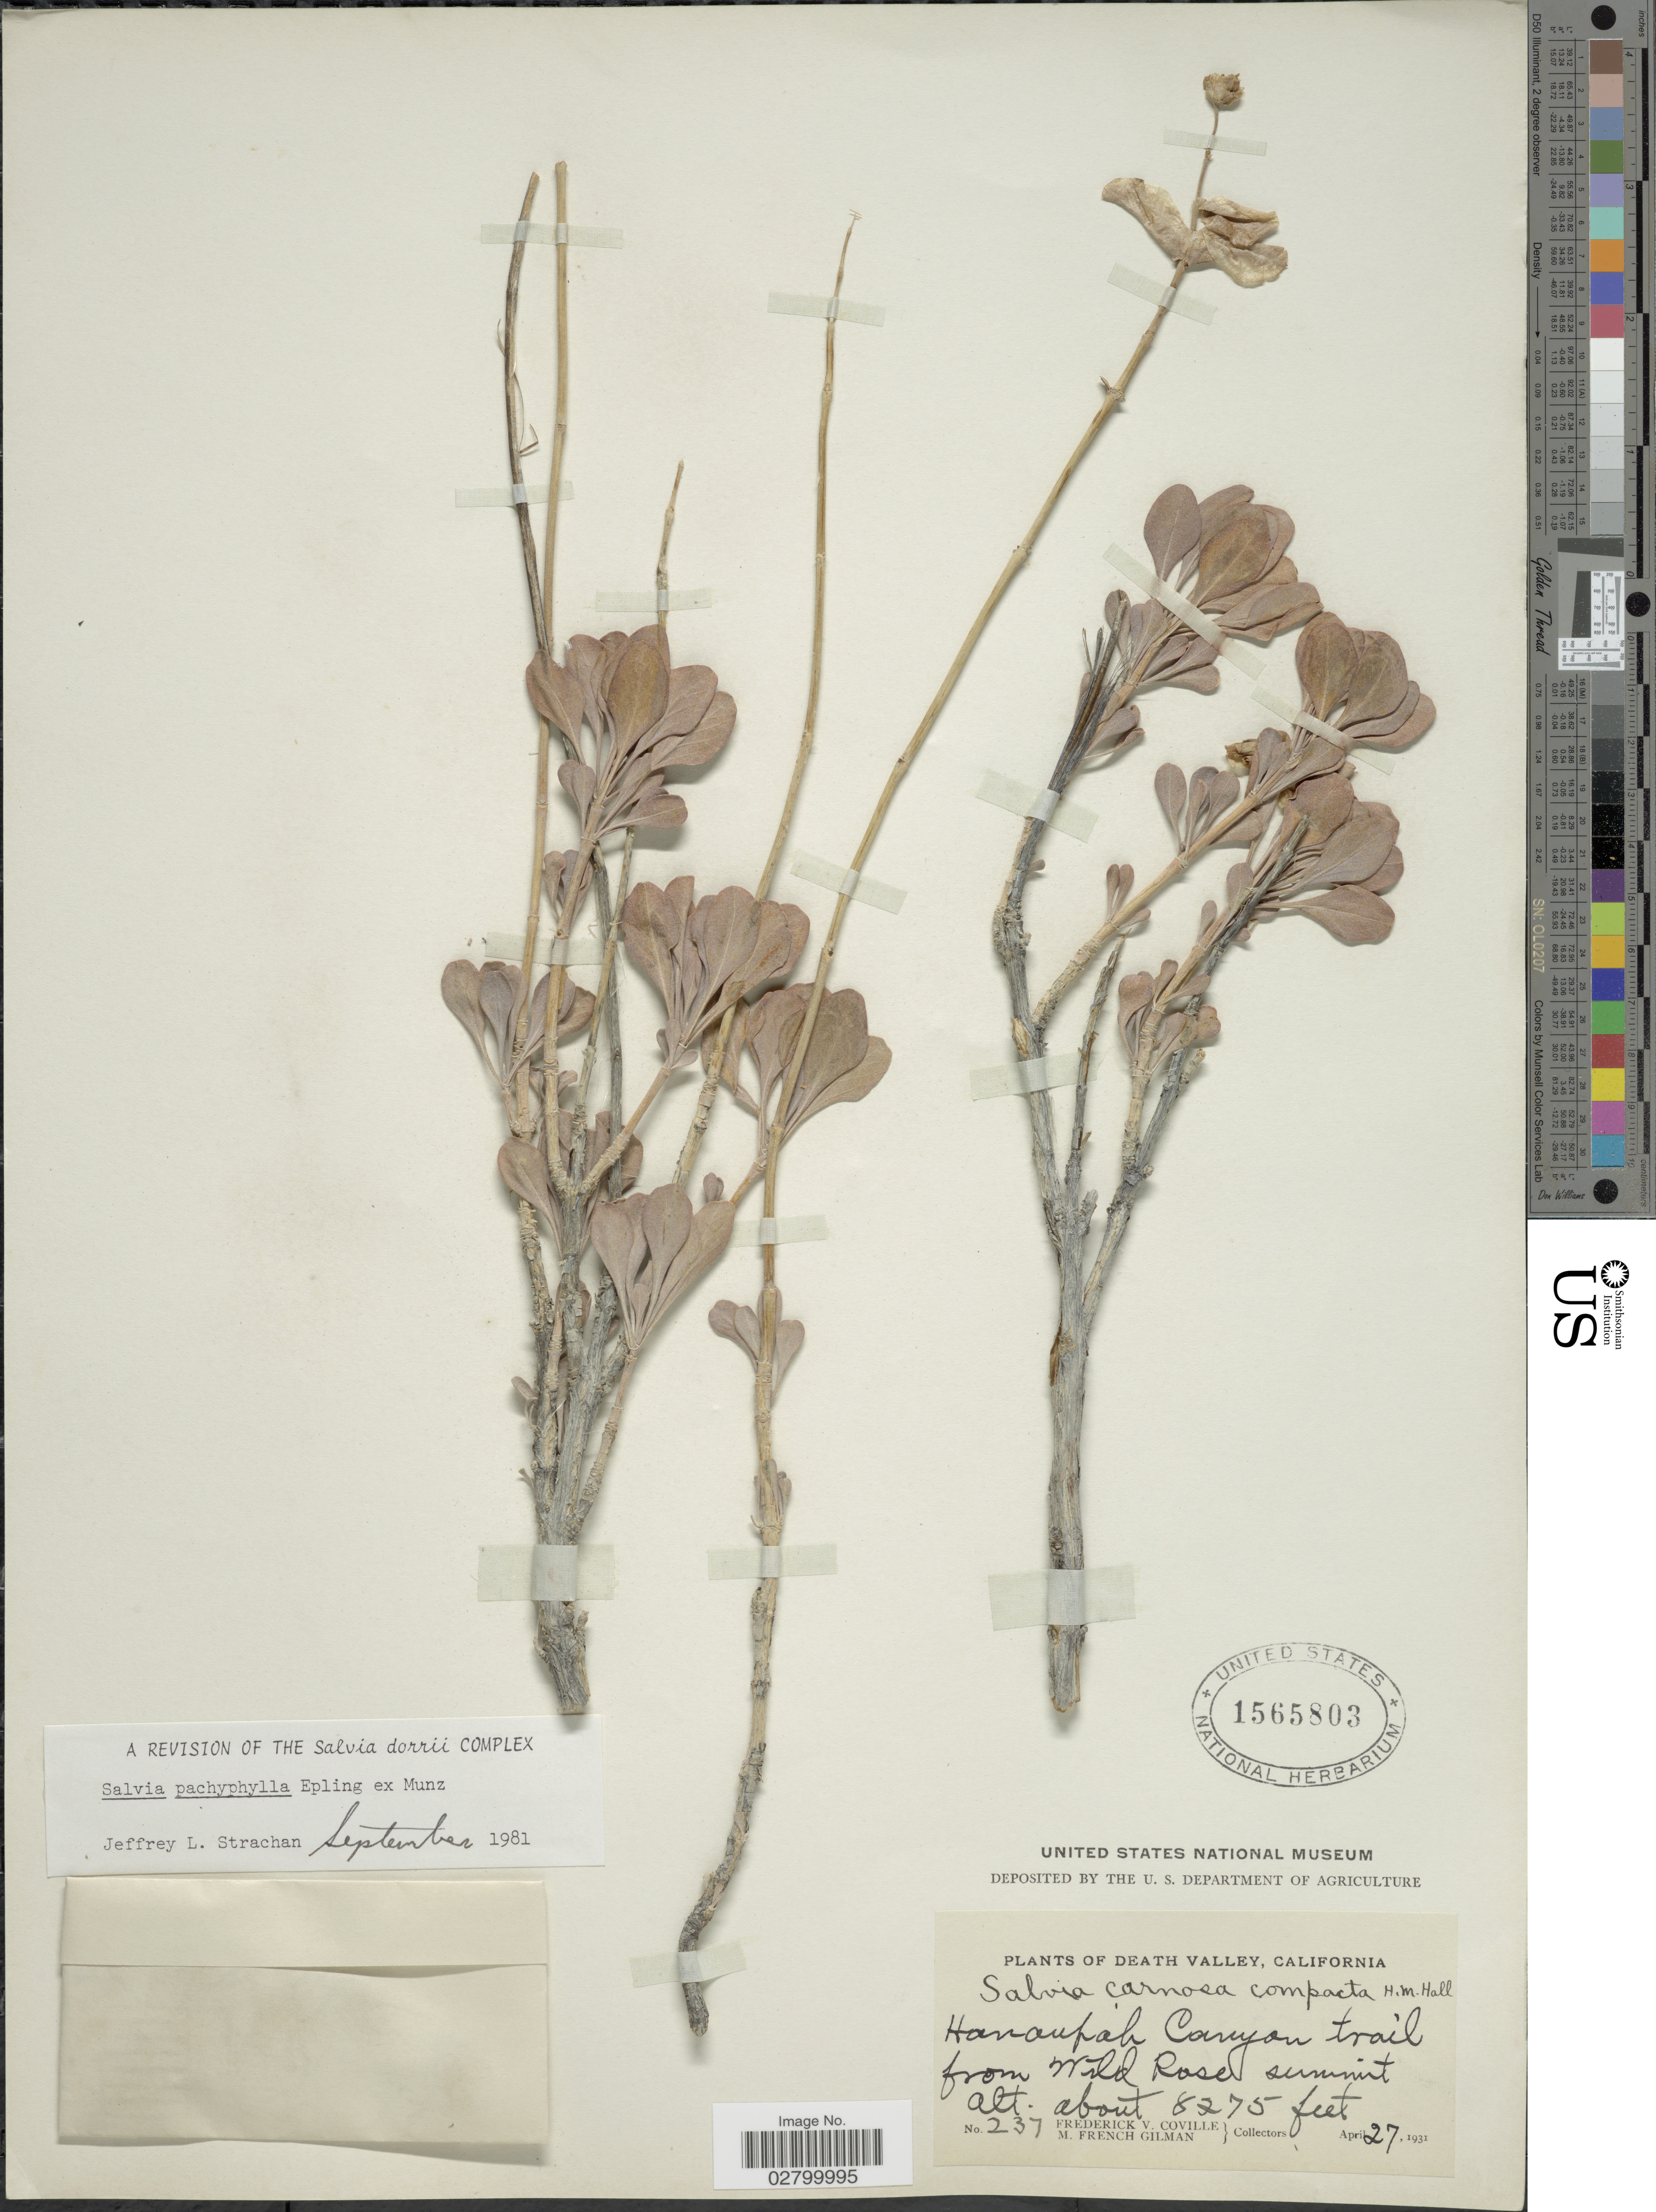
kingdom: Plantae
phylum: Tracheophyta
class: Magnoliopsida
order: Lamiales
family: Lamiaceae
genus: Salvia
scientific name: Salvia pachyphylla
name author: Epling ex Munz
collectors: F. V. Coville & M. F. Gilman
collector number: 237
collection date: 1931-04-27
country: United States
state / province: California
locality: Death Valley. Hanaupah Canyon trail from Wild Rose summit.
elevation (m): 2522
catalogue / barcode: US 1565803